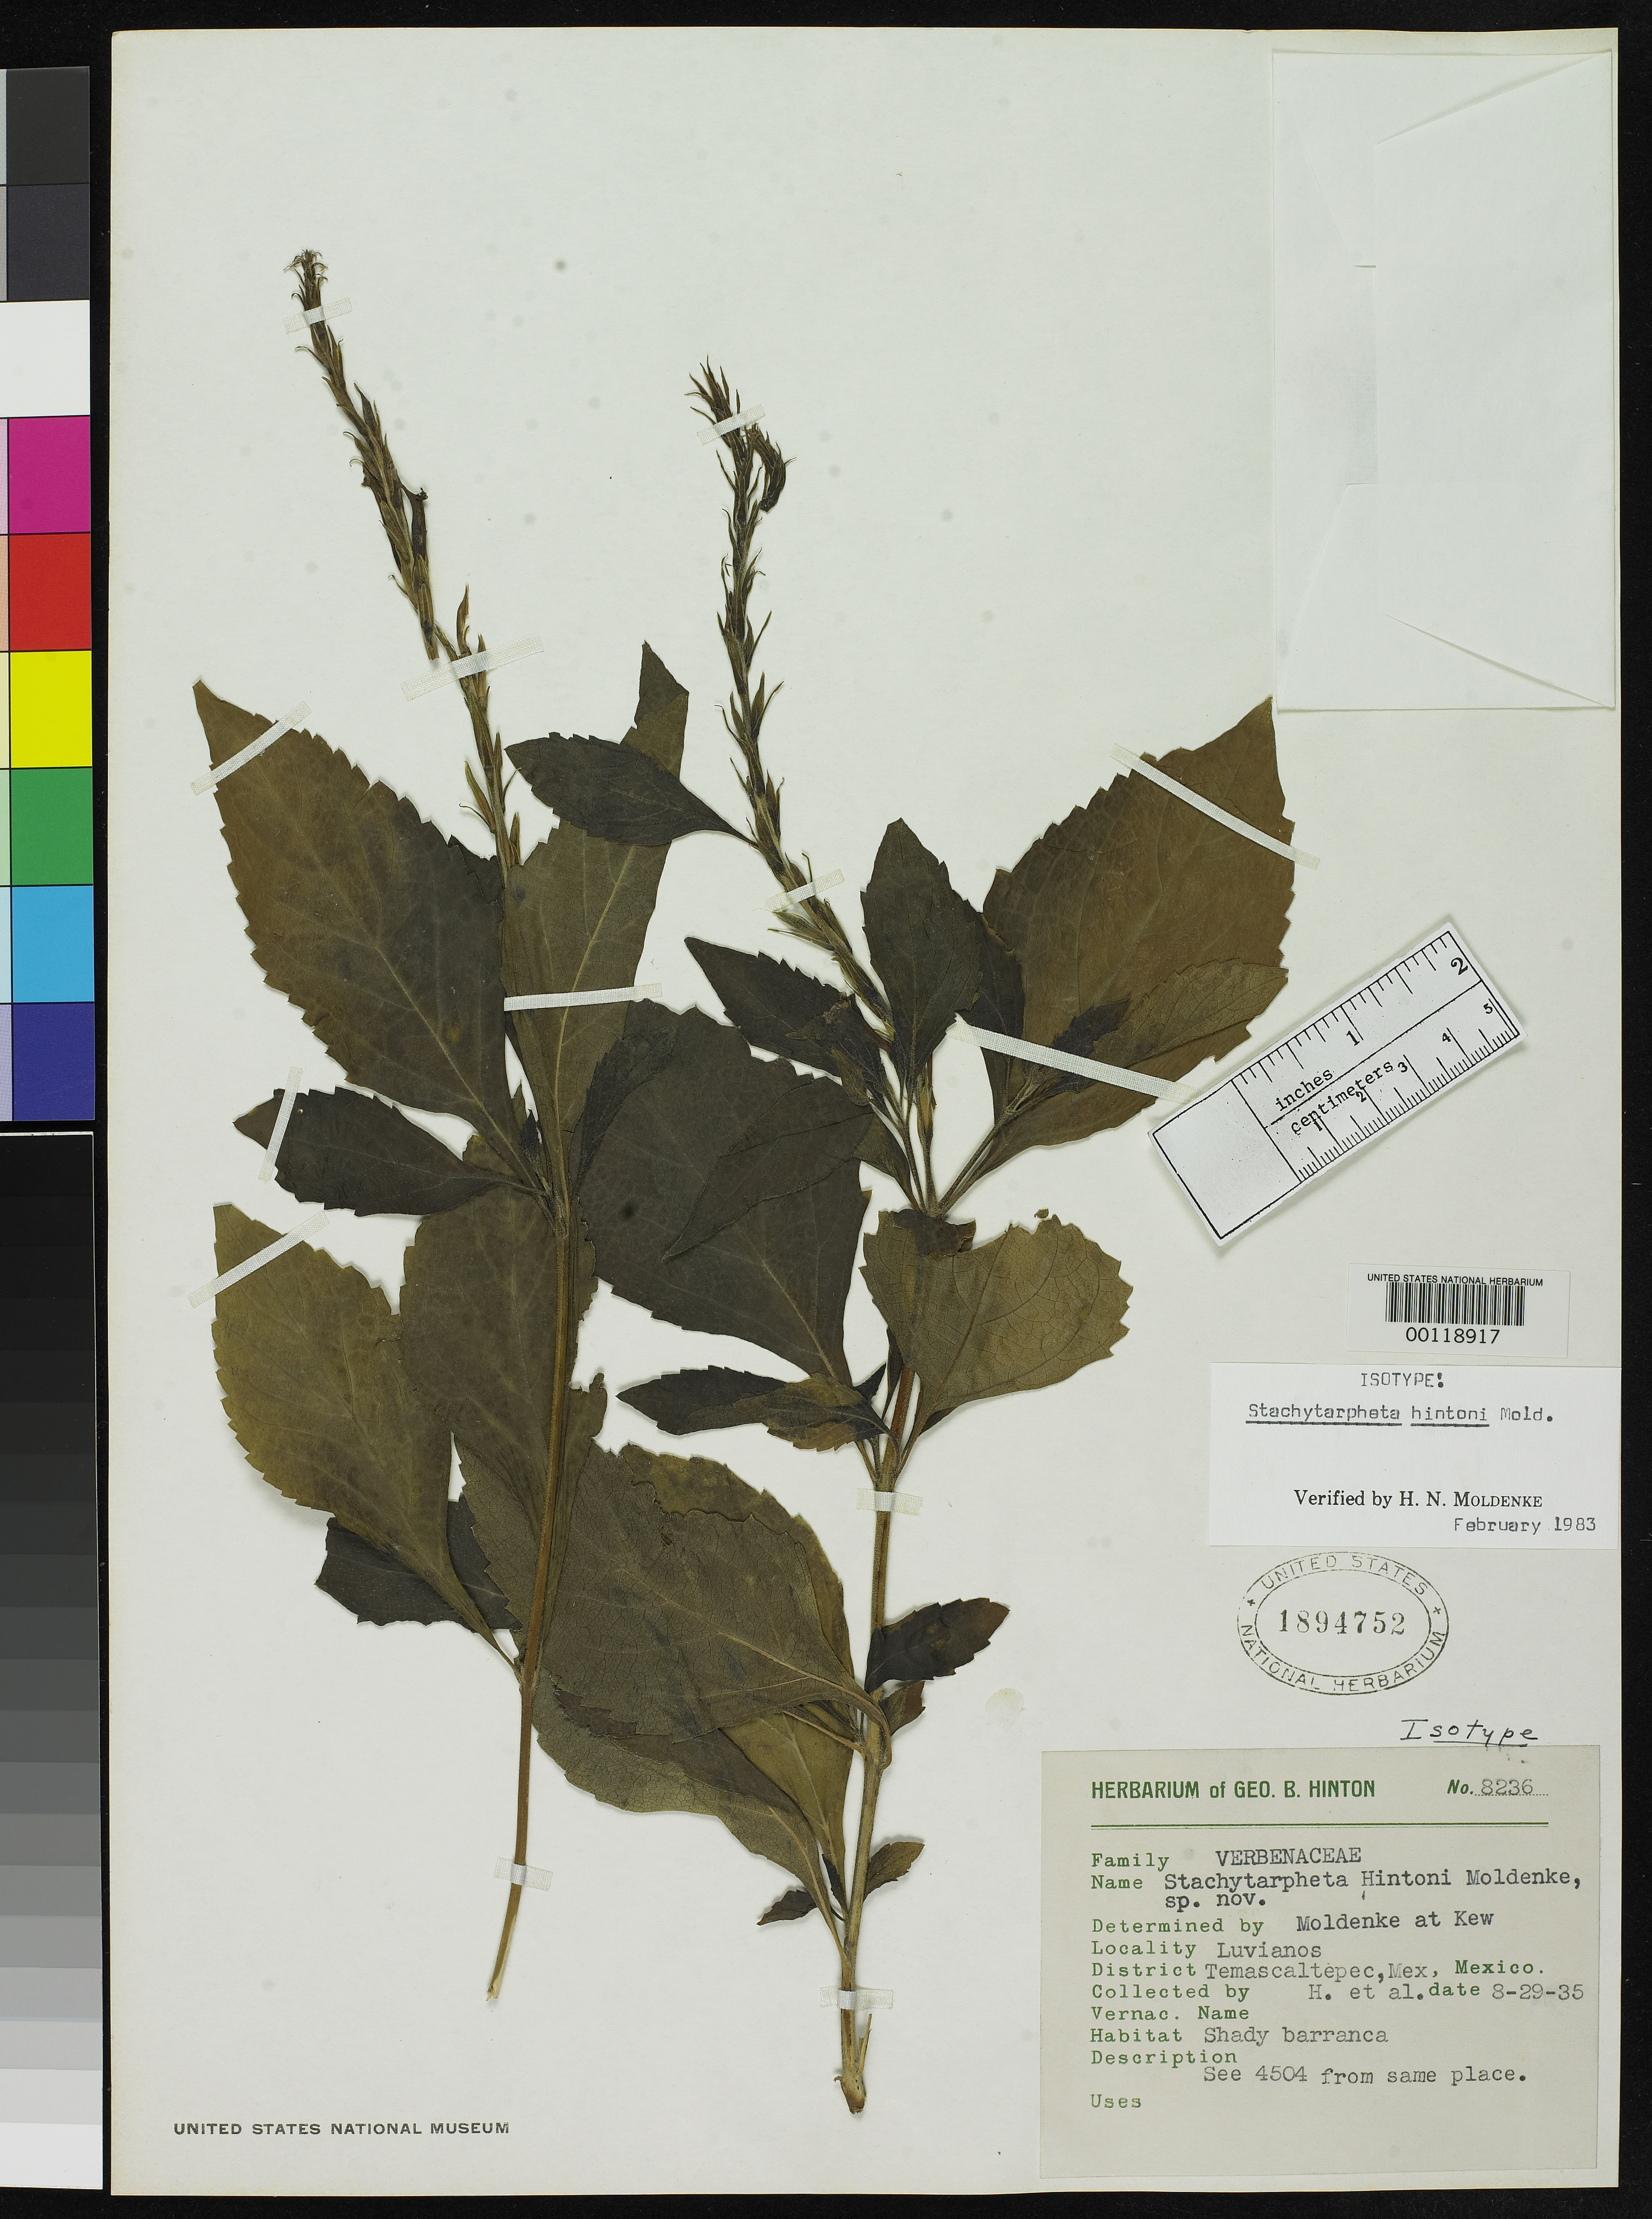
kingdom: Plantae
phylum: Tracheophyta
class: Magnoliopsida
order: Lamiales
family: Verbenaceae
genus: Stachytarpheta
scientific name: Stachytarpheta hintonii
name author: Moldenke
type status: Isotype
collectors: G. B. Hinton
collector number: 8236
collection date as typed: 29 Aug 1935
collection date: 1935-08-29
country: Mexico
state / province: México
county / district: Temascaltepec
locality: Luvianos.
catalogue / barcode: US 1894752